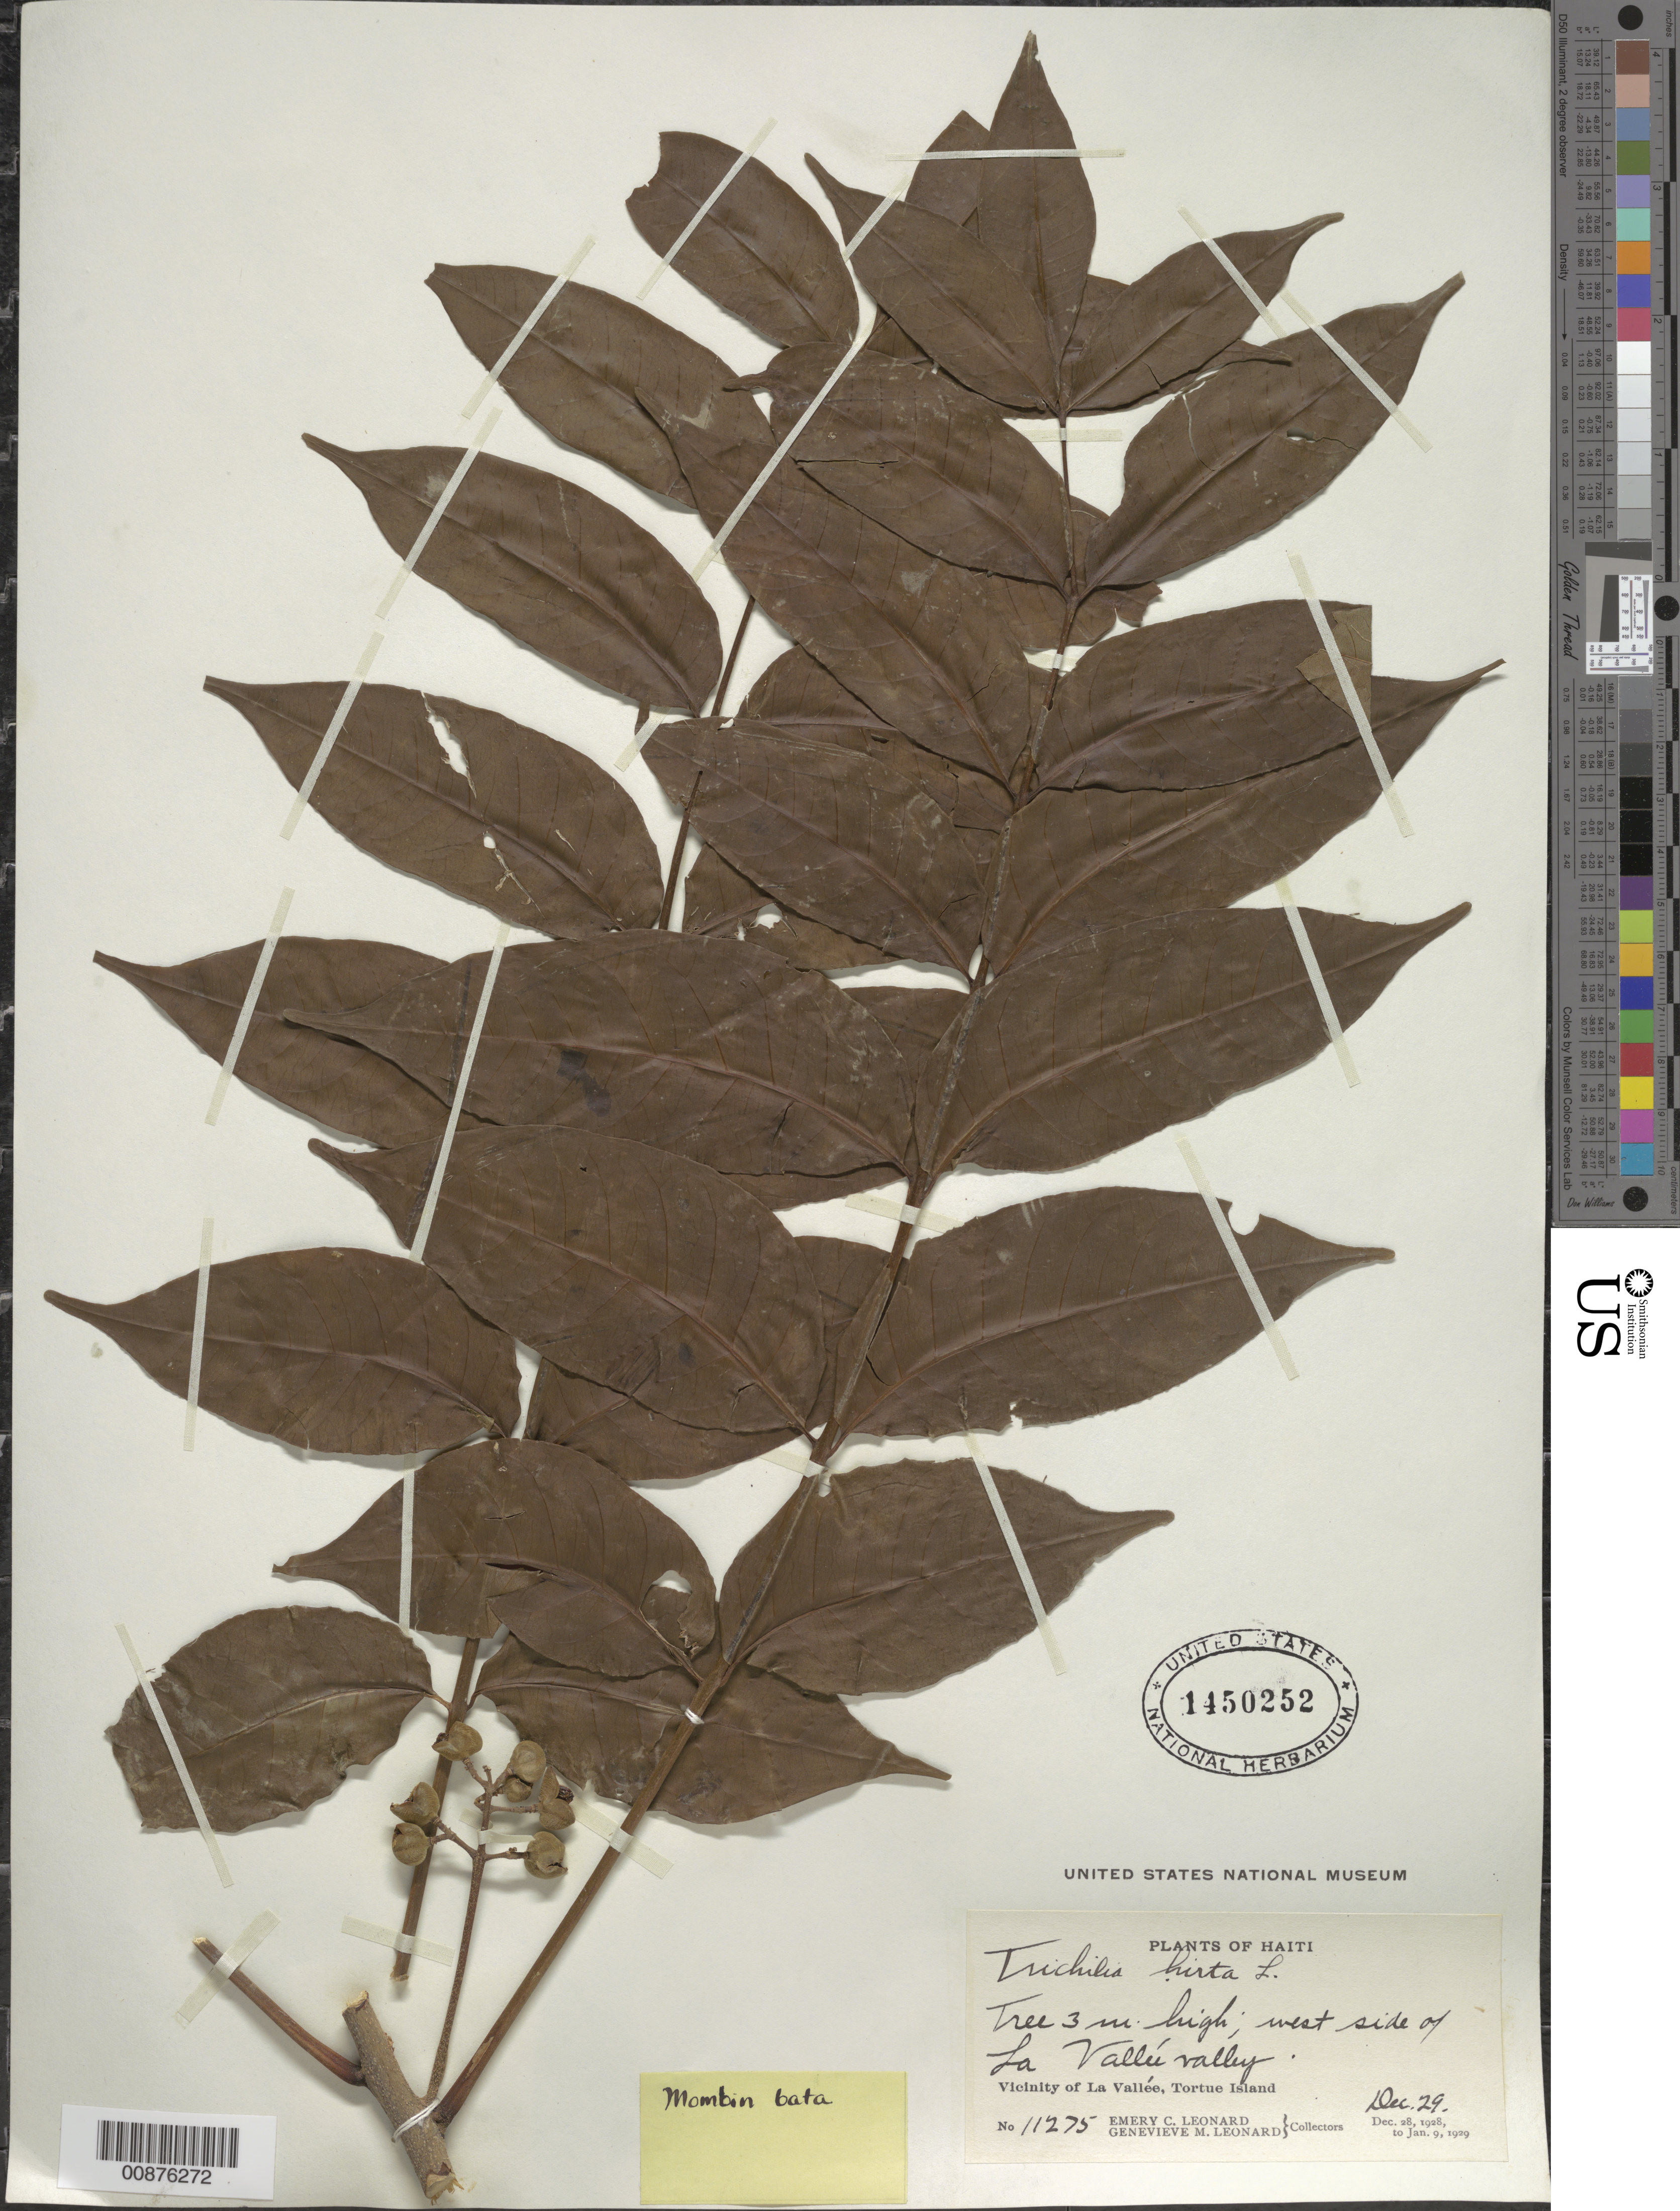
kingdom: Plantae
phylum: Tracheophyta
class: Magnoliopsida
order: Sapindales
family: Meliaceae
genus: Trichilia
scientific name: Trichilia hirta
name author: L.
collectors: E. C. Leonard & G. M. Leonard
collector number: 11275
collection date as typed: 29 Dec 1928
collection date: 1928-12-29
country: Haiti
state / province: Nord-Ouest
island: Île de la Tortue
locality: Vicinity of La Vallée, west side of La Vallée valley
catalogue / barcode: US 1450252